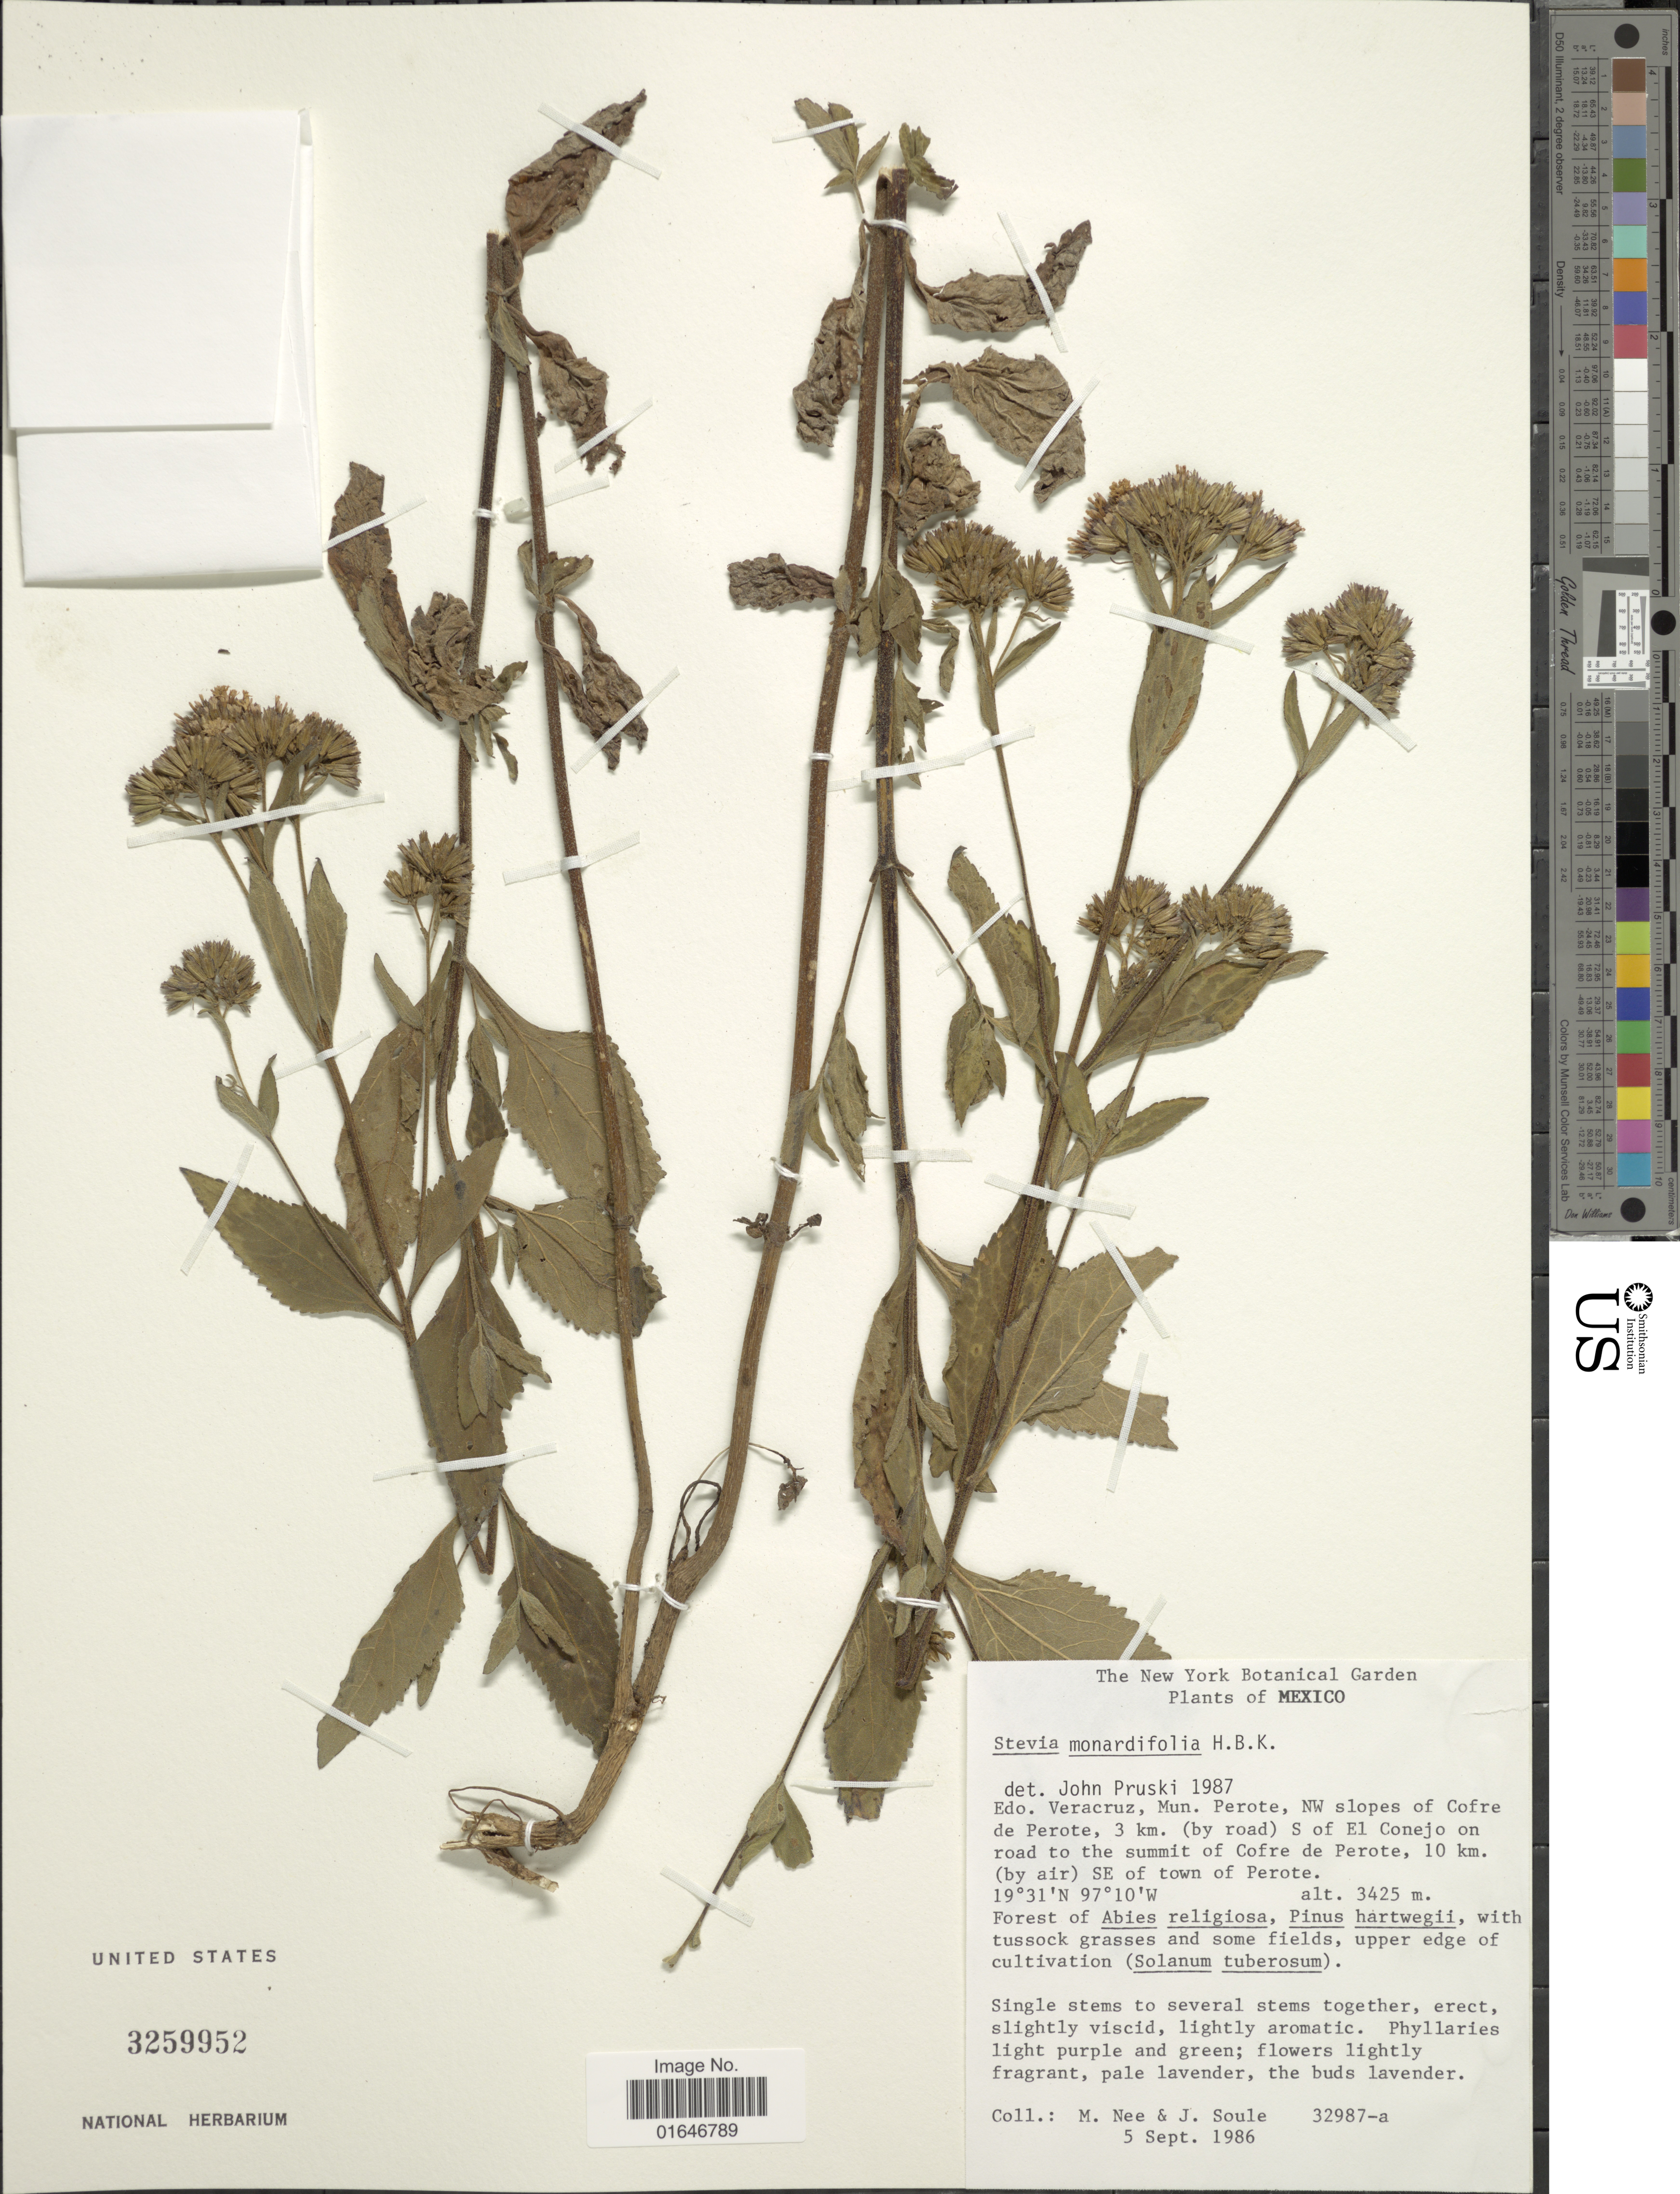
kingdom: Plantae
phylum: Tracheophyta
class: Magnoliopsida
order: Asterales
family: Asteraceae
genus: Stevia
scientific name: Stevia monardifolia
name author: Kunth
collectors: M. Nee & J. Soule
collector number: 32987-a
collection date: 1986-09-05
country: Mexico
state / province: Veracruz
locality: Edo. Veracruz, Mun. Perote, NW slopes of Cofre de Perote, 3 km. (by road) S of El Conejo on road to the summit of Cofre de Perote, 10 km (by air) SE of town of Perote.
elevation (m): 3425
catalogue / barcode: US 3259952